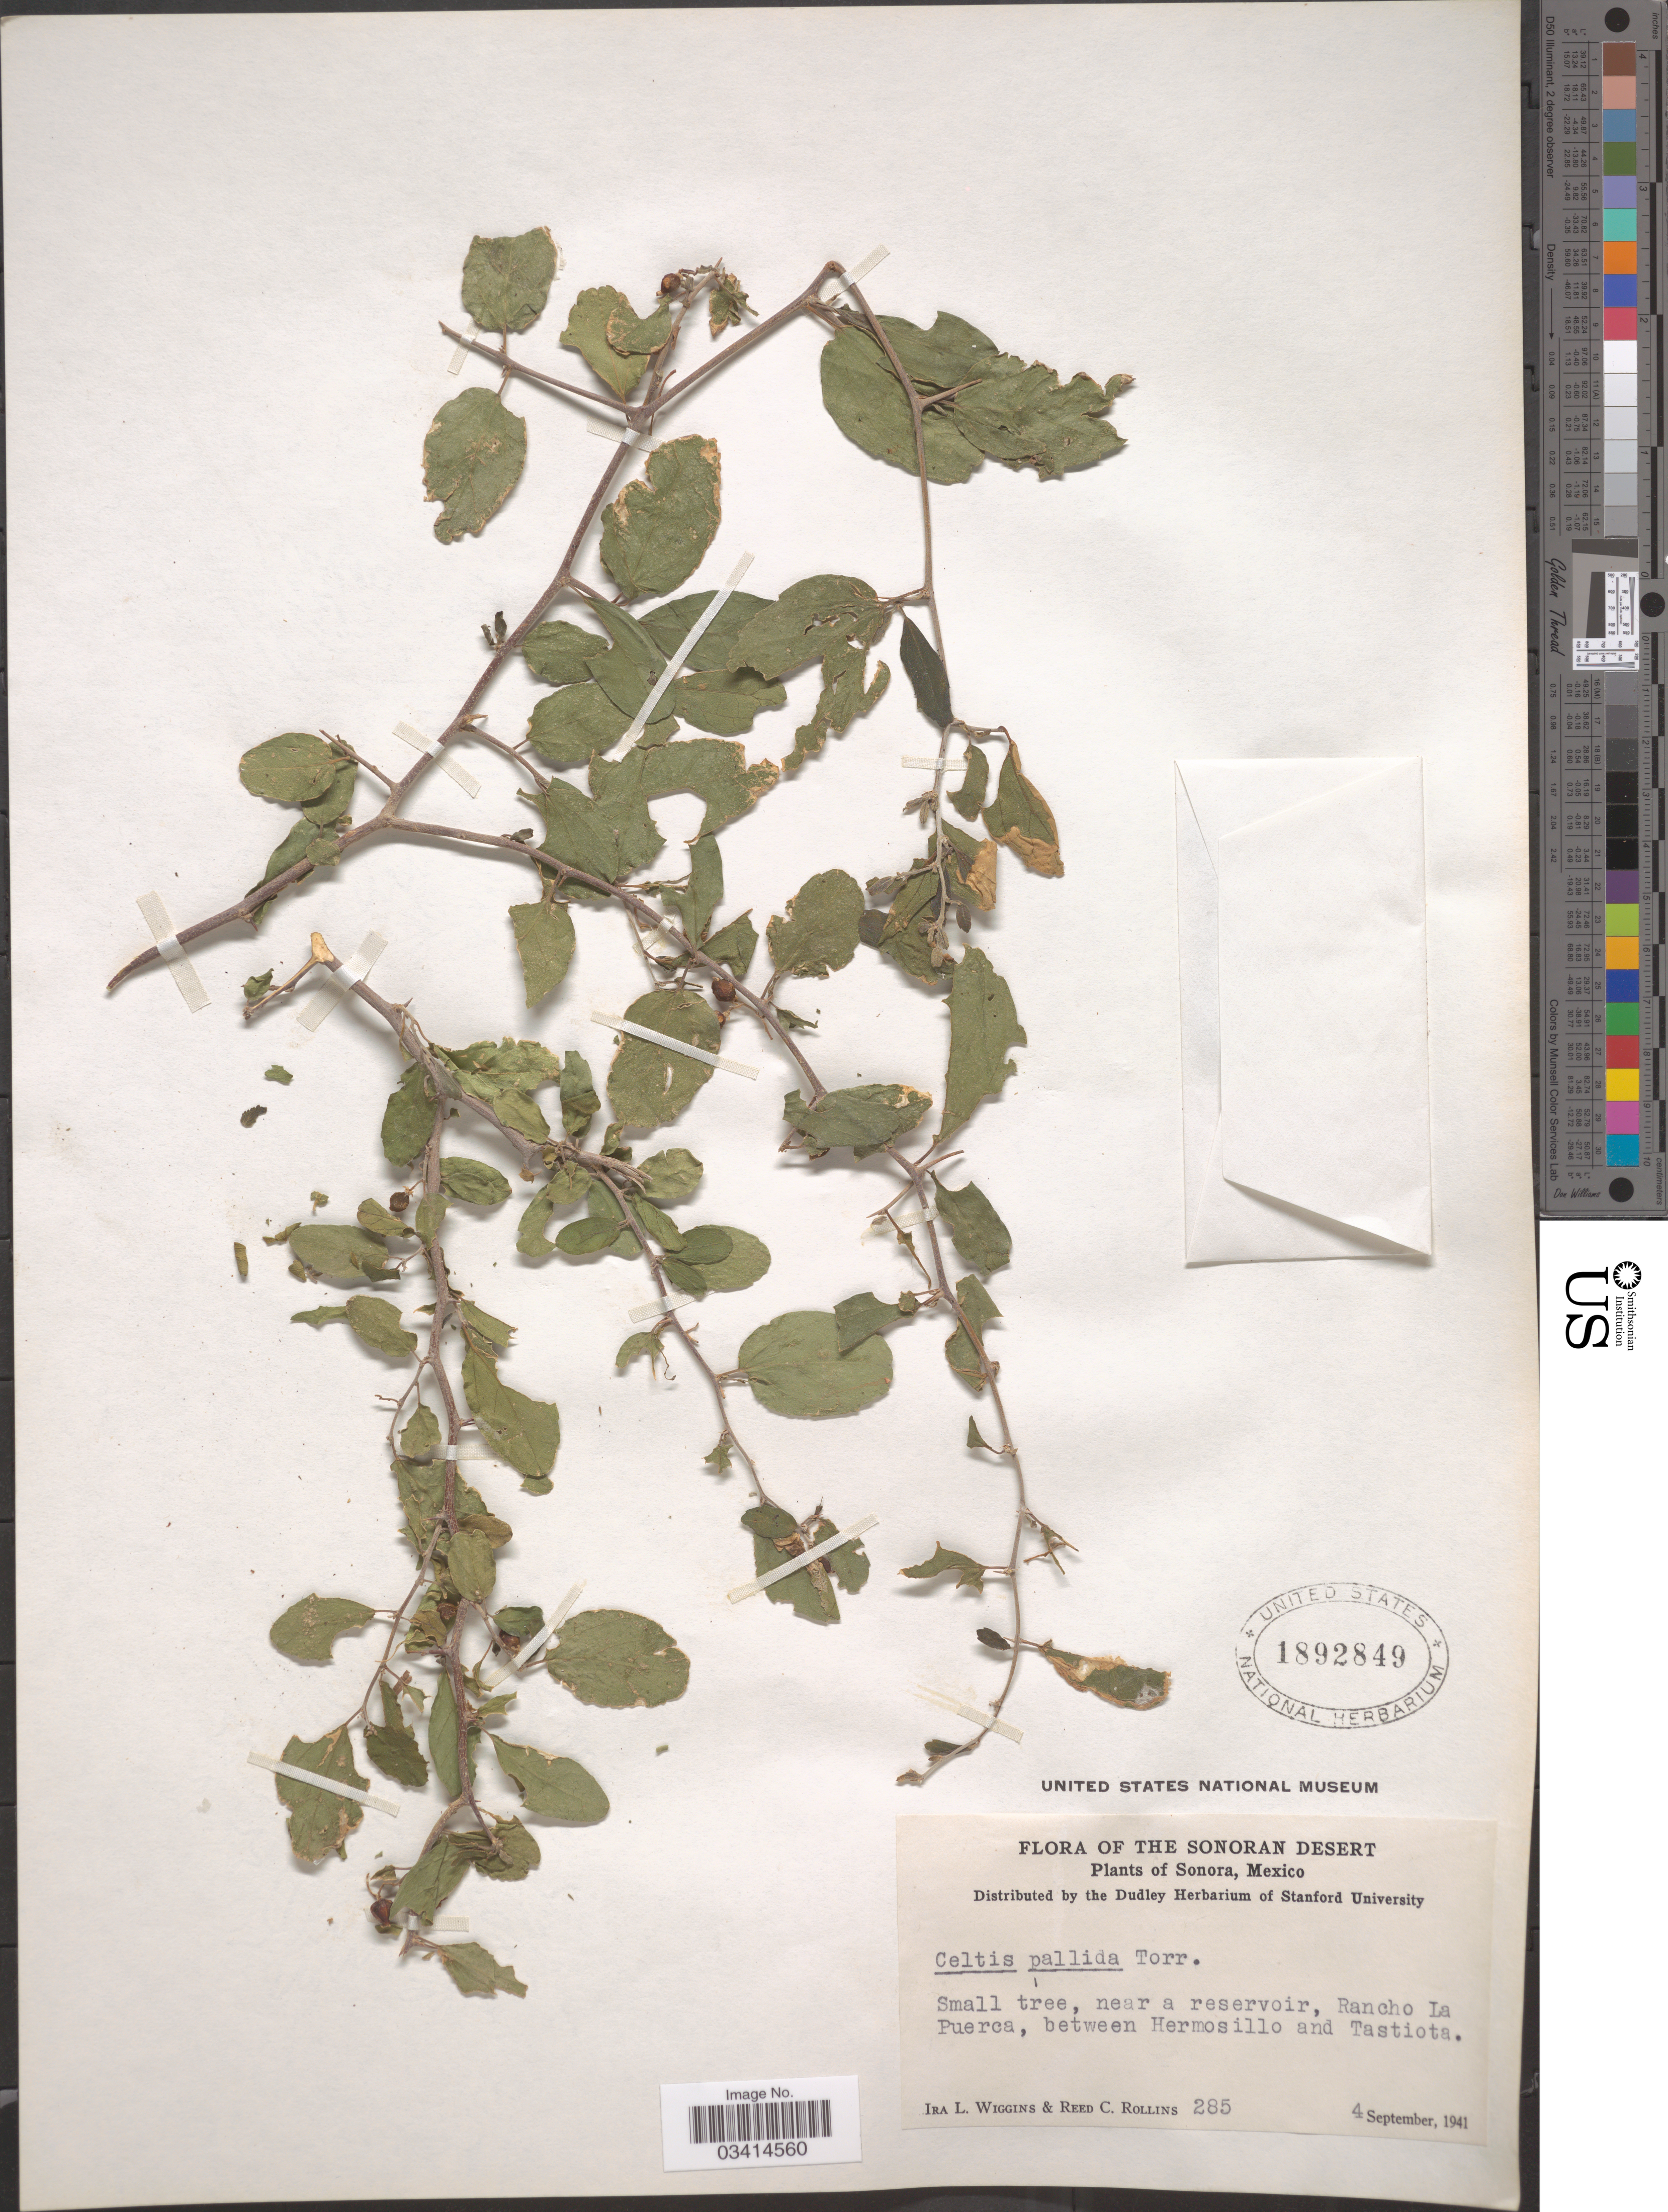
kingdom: Plantae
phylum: Tracheophyta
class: Magnoliopsida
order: Rosales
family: Cannabaceae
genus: Celtis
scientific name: Celtis pallida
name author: Torr. in Emory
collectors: I. L. Wiggins & R. C. Rollins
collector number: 285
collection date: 1941-09-04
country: Mexico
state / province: Sonora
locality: The Sonoran Desert. Small tree, near a reservoir, Rancho La Puerca, between Hermosillo and Tastiota.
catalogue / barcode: US 1892849